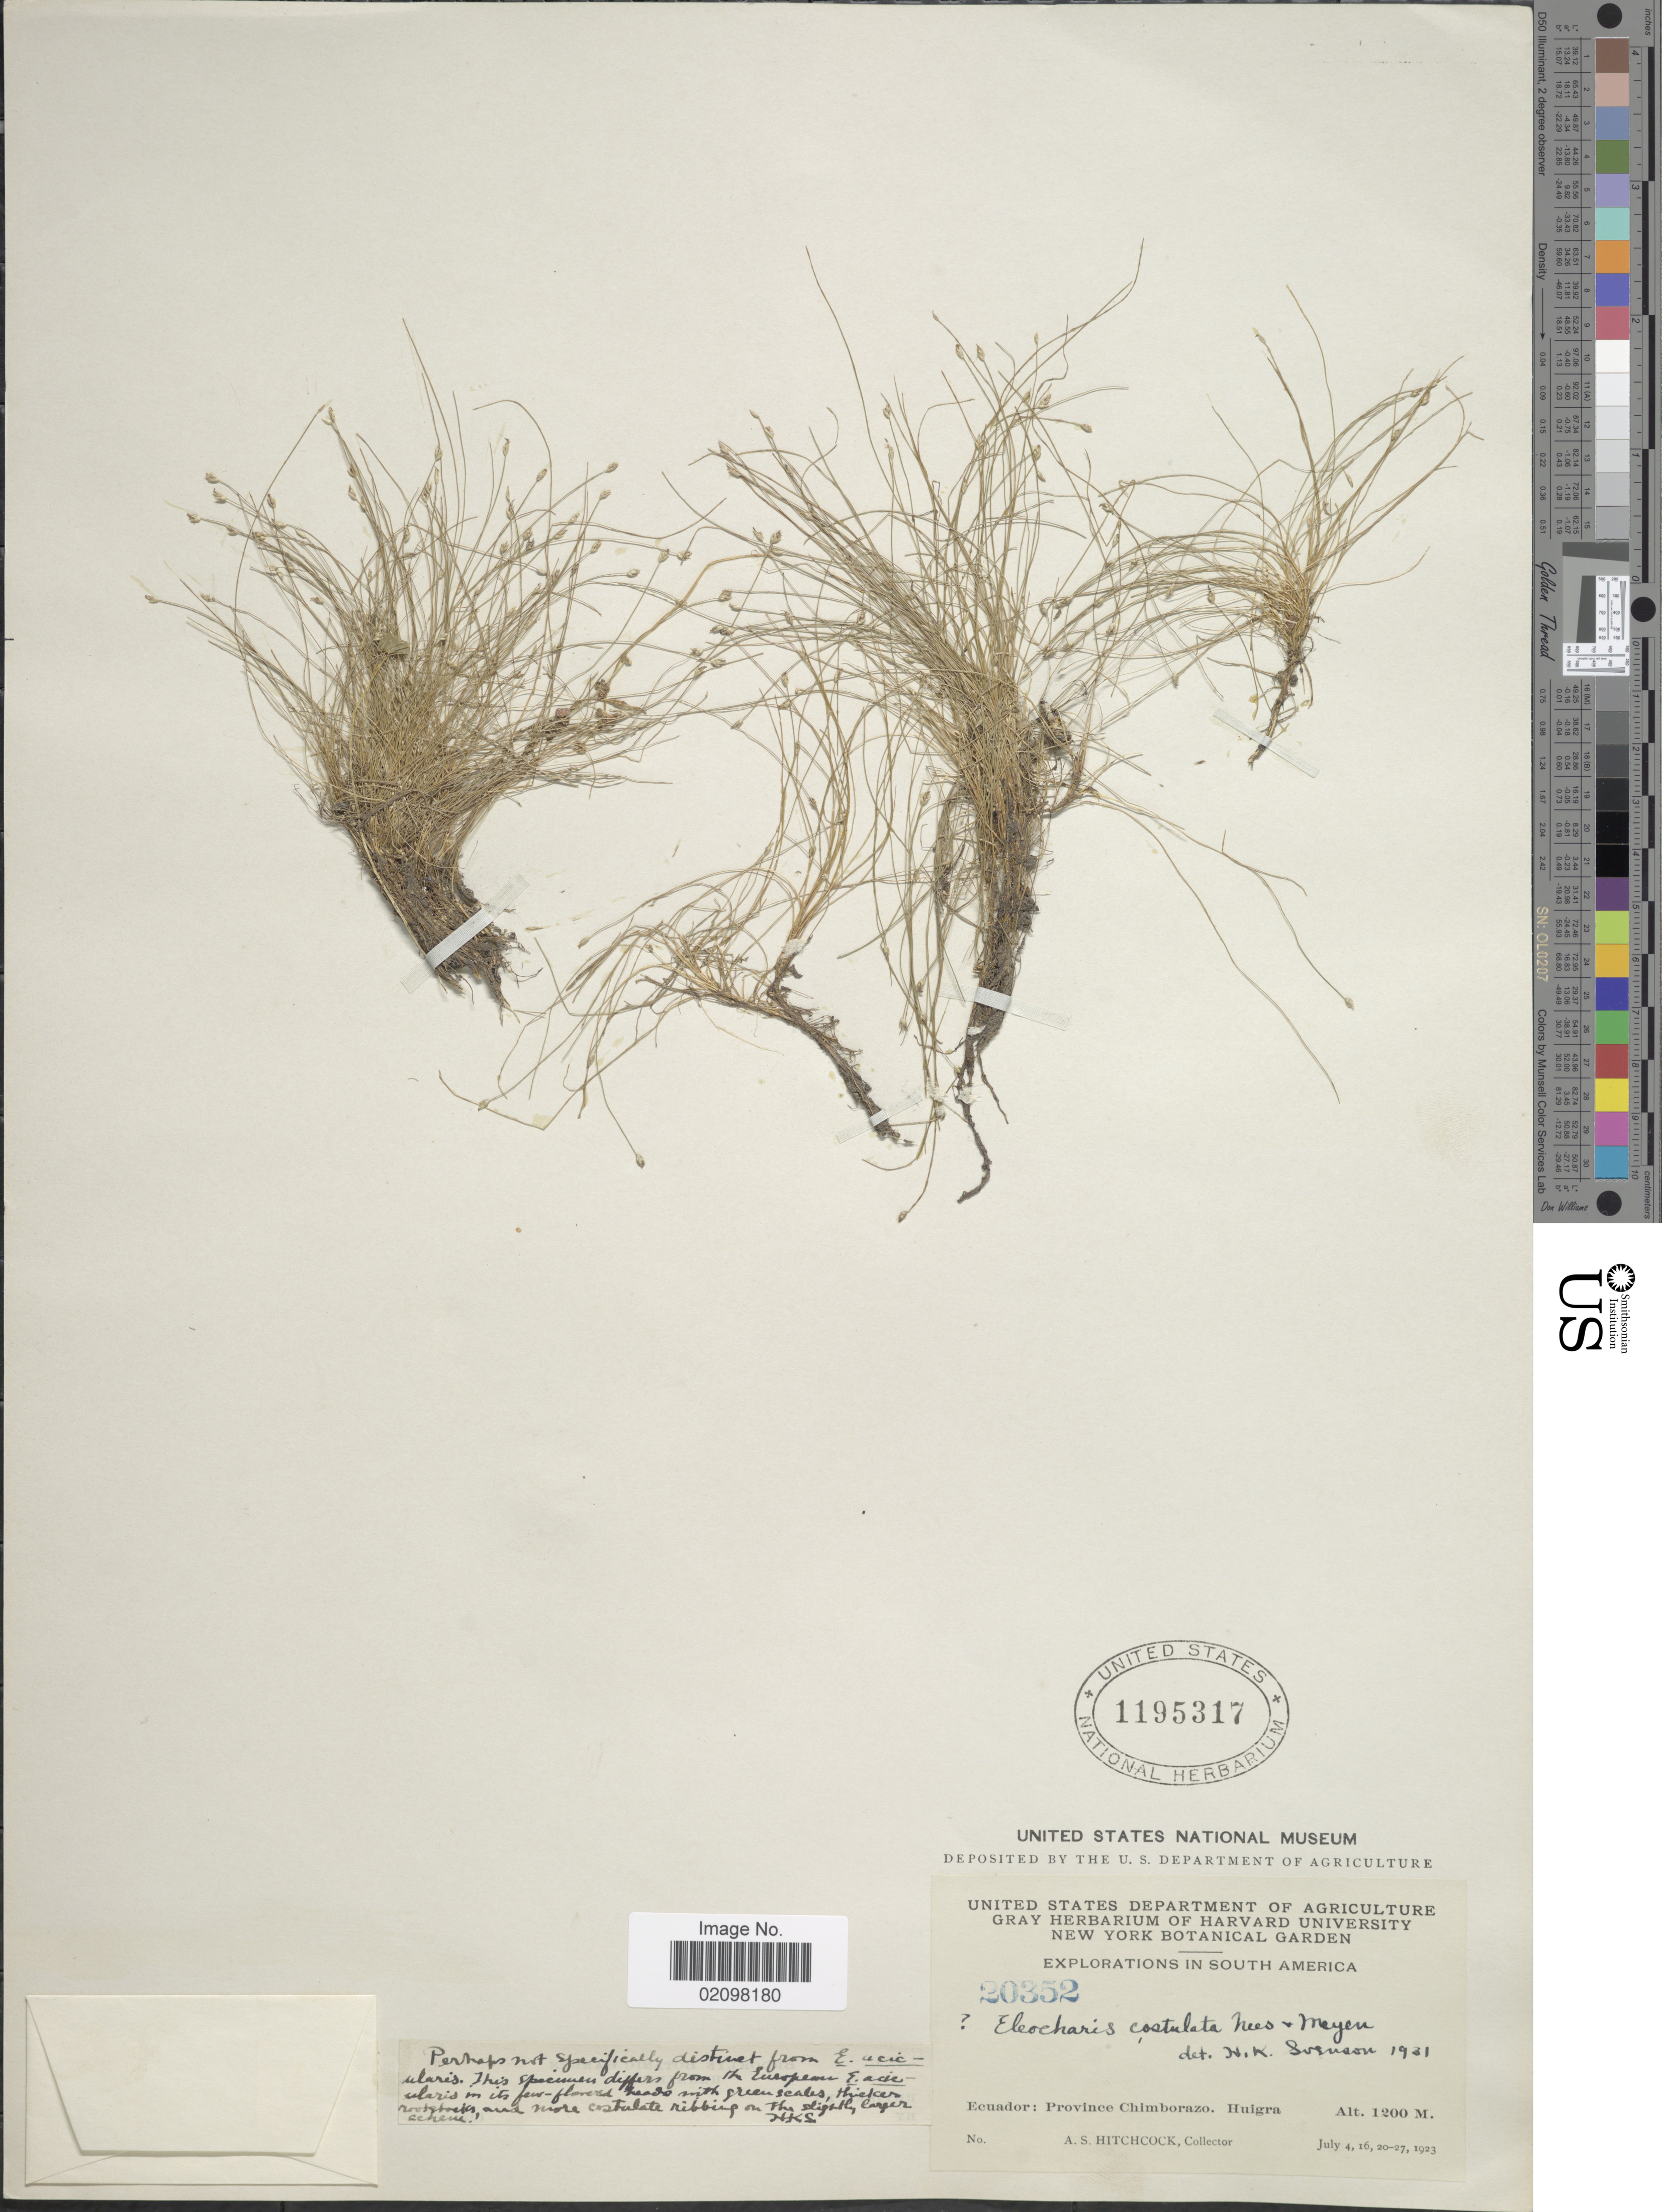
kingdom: Plantae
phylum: Tracheophyta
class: Liliopsida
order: Poales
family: Cyperaceae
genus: Eleocharis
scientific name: Eleocharis exigua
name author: (Kunth) Roem. & Schult.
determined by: Strong, Mark T., (BOT), Smithsonian Institution - National Museum of Natural History (UNITED STATES)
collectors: A. S. Hitchcock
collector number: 20352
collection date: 1923-07-04/1923-07-27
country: Ecuador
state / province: Chimborazo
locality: Huigra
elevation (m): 1200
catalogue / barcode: US 1195317